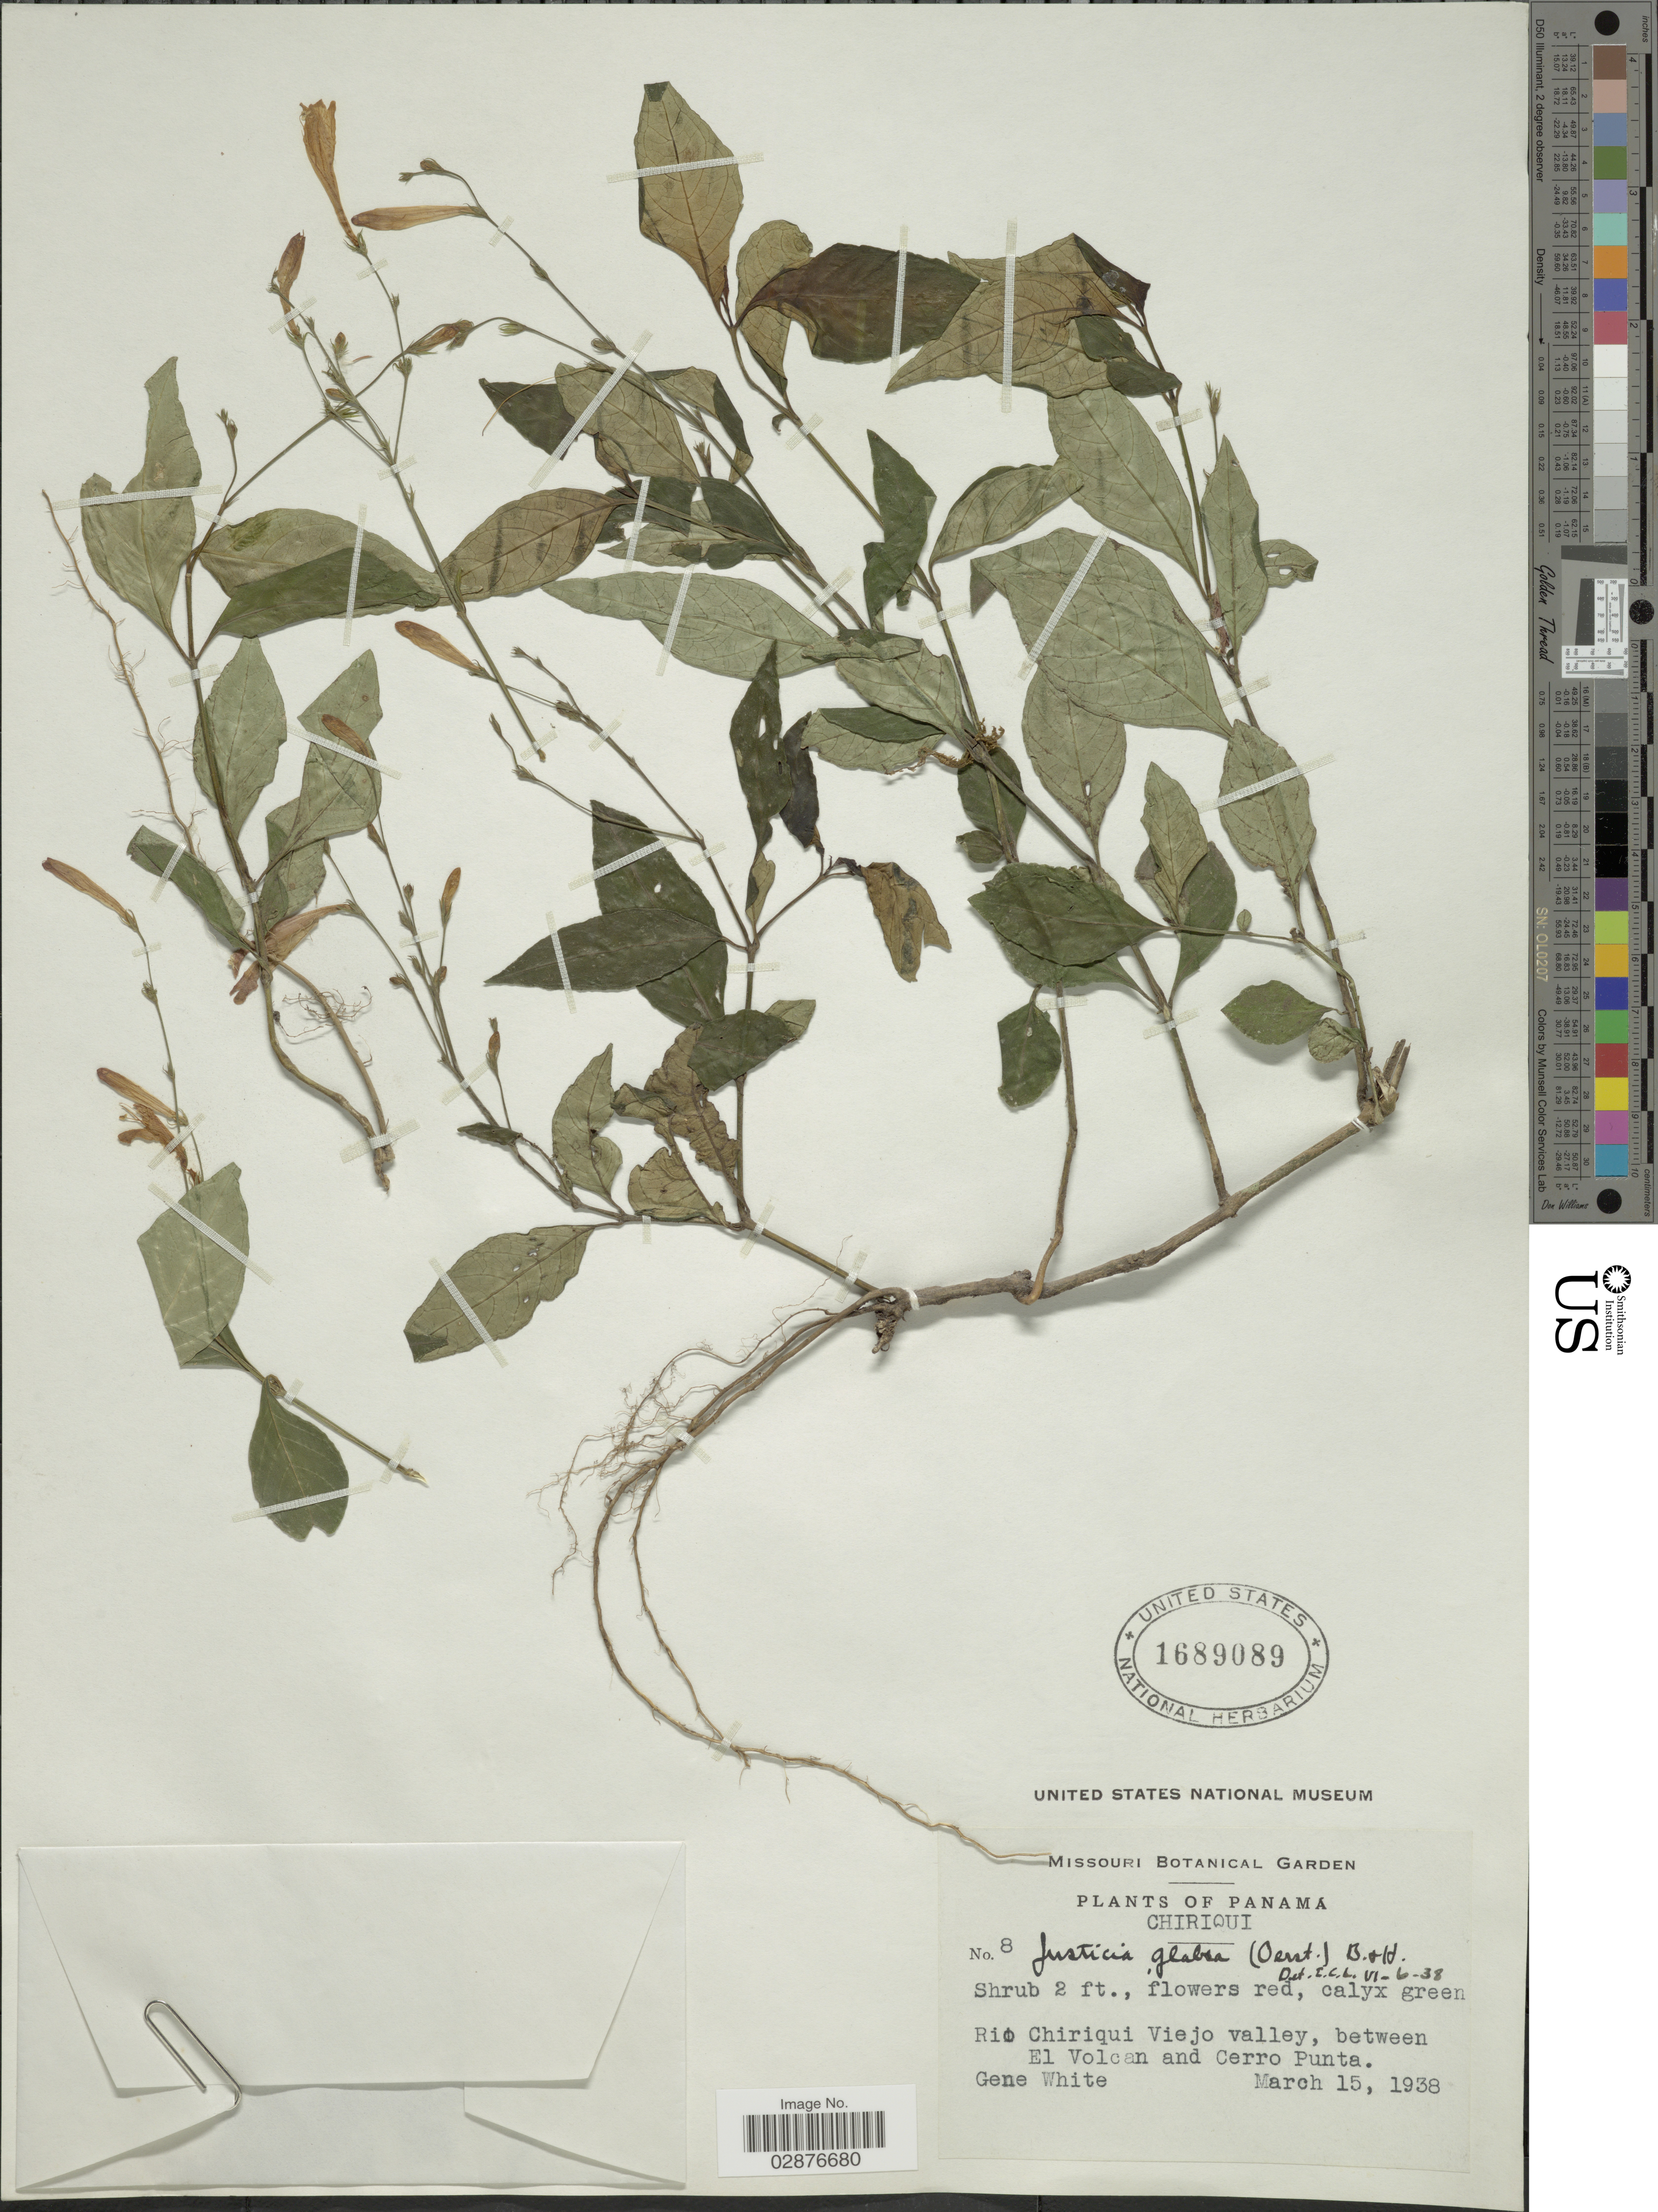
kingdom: Plantae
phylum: Tracheophyta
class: Magnoliopsida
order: Lamiales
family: Acanthaceae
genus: Justicia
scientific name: Justicia oerstedii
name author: Leonard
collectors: G. White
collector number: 8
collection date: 1938-03-15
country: Panama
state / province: Chiriqui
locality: Rio Chiriqui Viejo Valley, between El Volcan and Cerro Punta.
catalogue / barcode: US 1689089